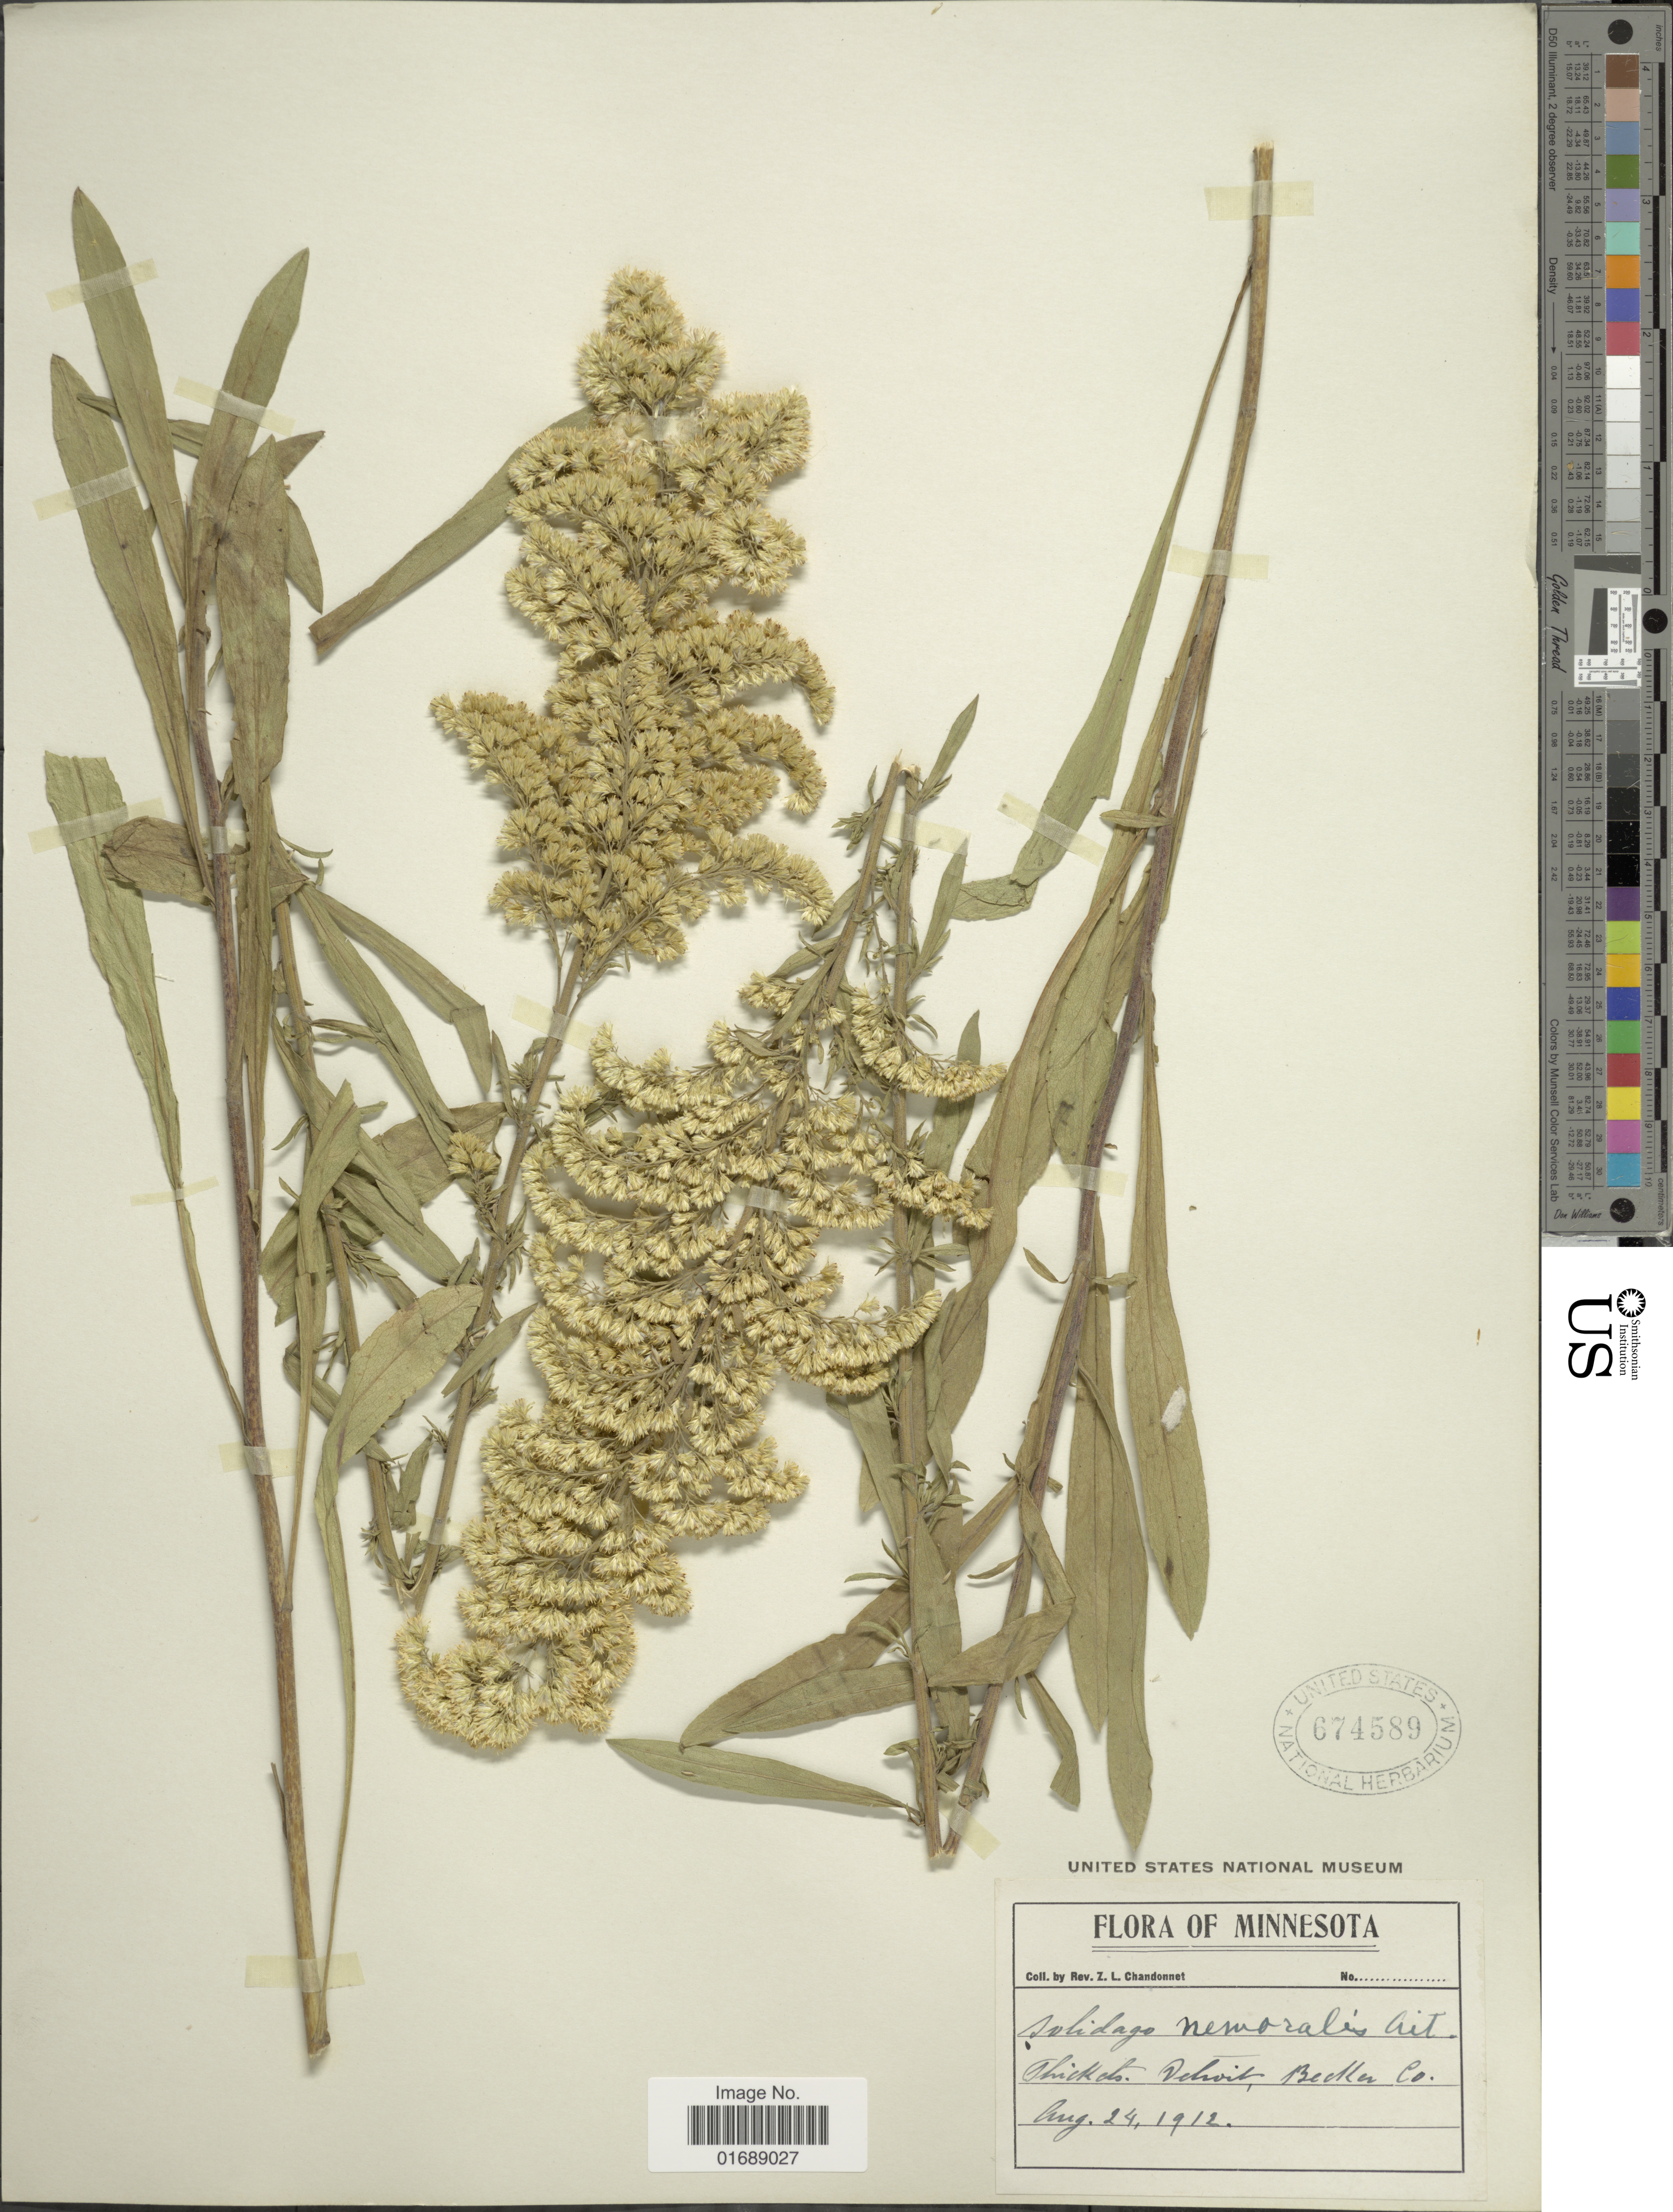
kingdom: Plantae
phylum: Tracheophyta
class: Magnoliopsida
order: Asterales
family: Asteraceae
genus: Solidago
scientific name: Solidago nemoralis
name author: Aiton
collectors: Z. Chandonnet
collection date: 1912-08-24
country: United States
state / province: Minnesota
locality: Detroit, Becker Co.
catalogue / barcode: US 674589